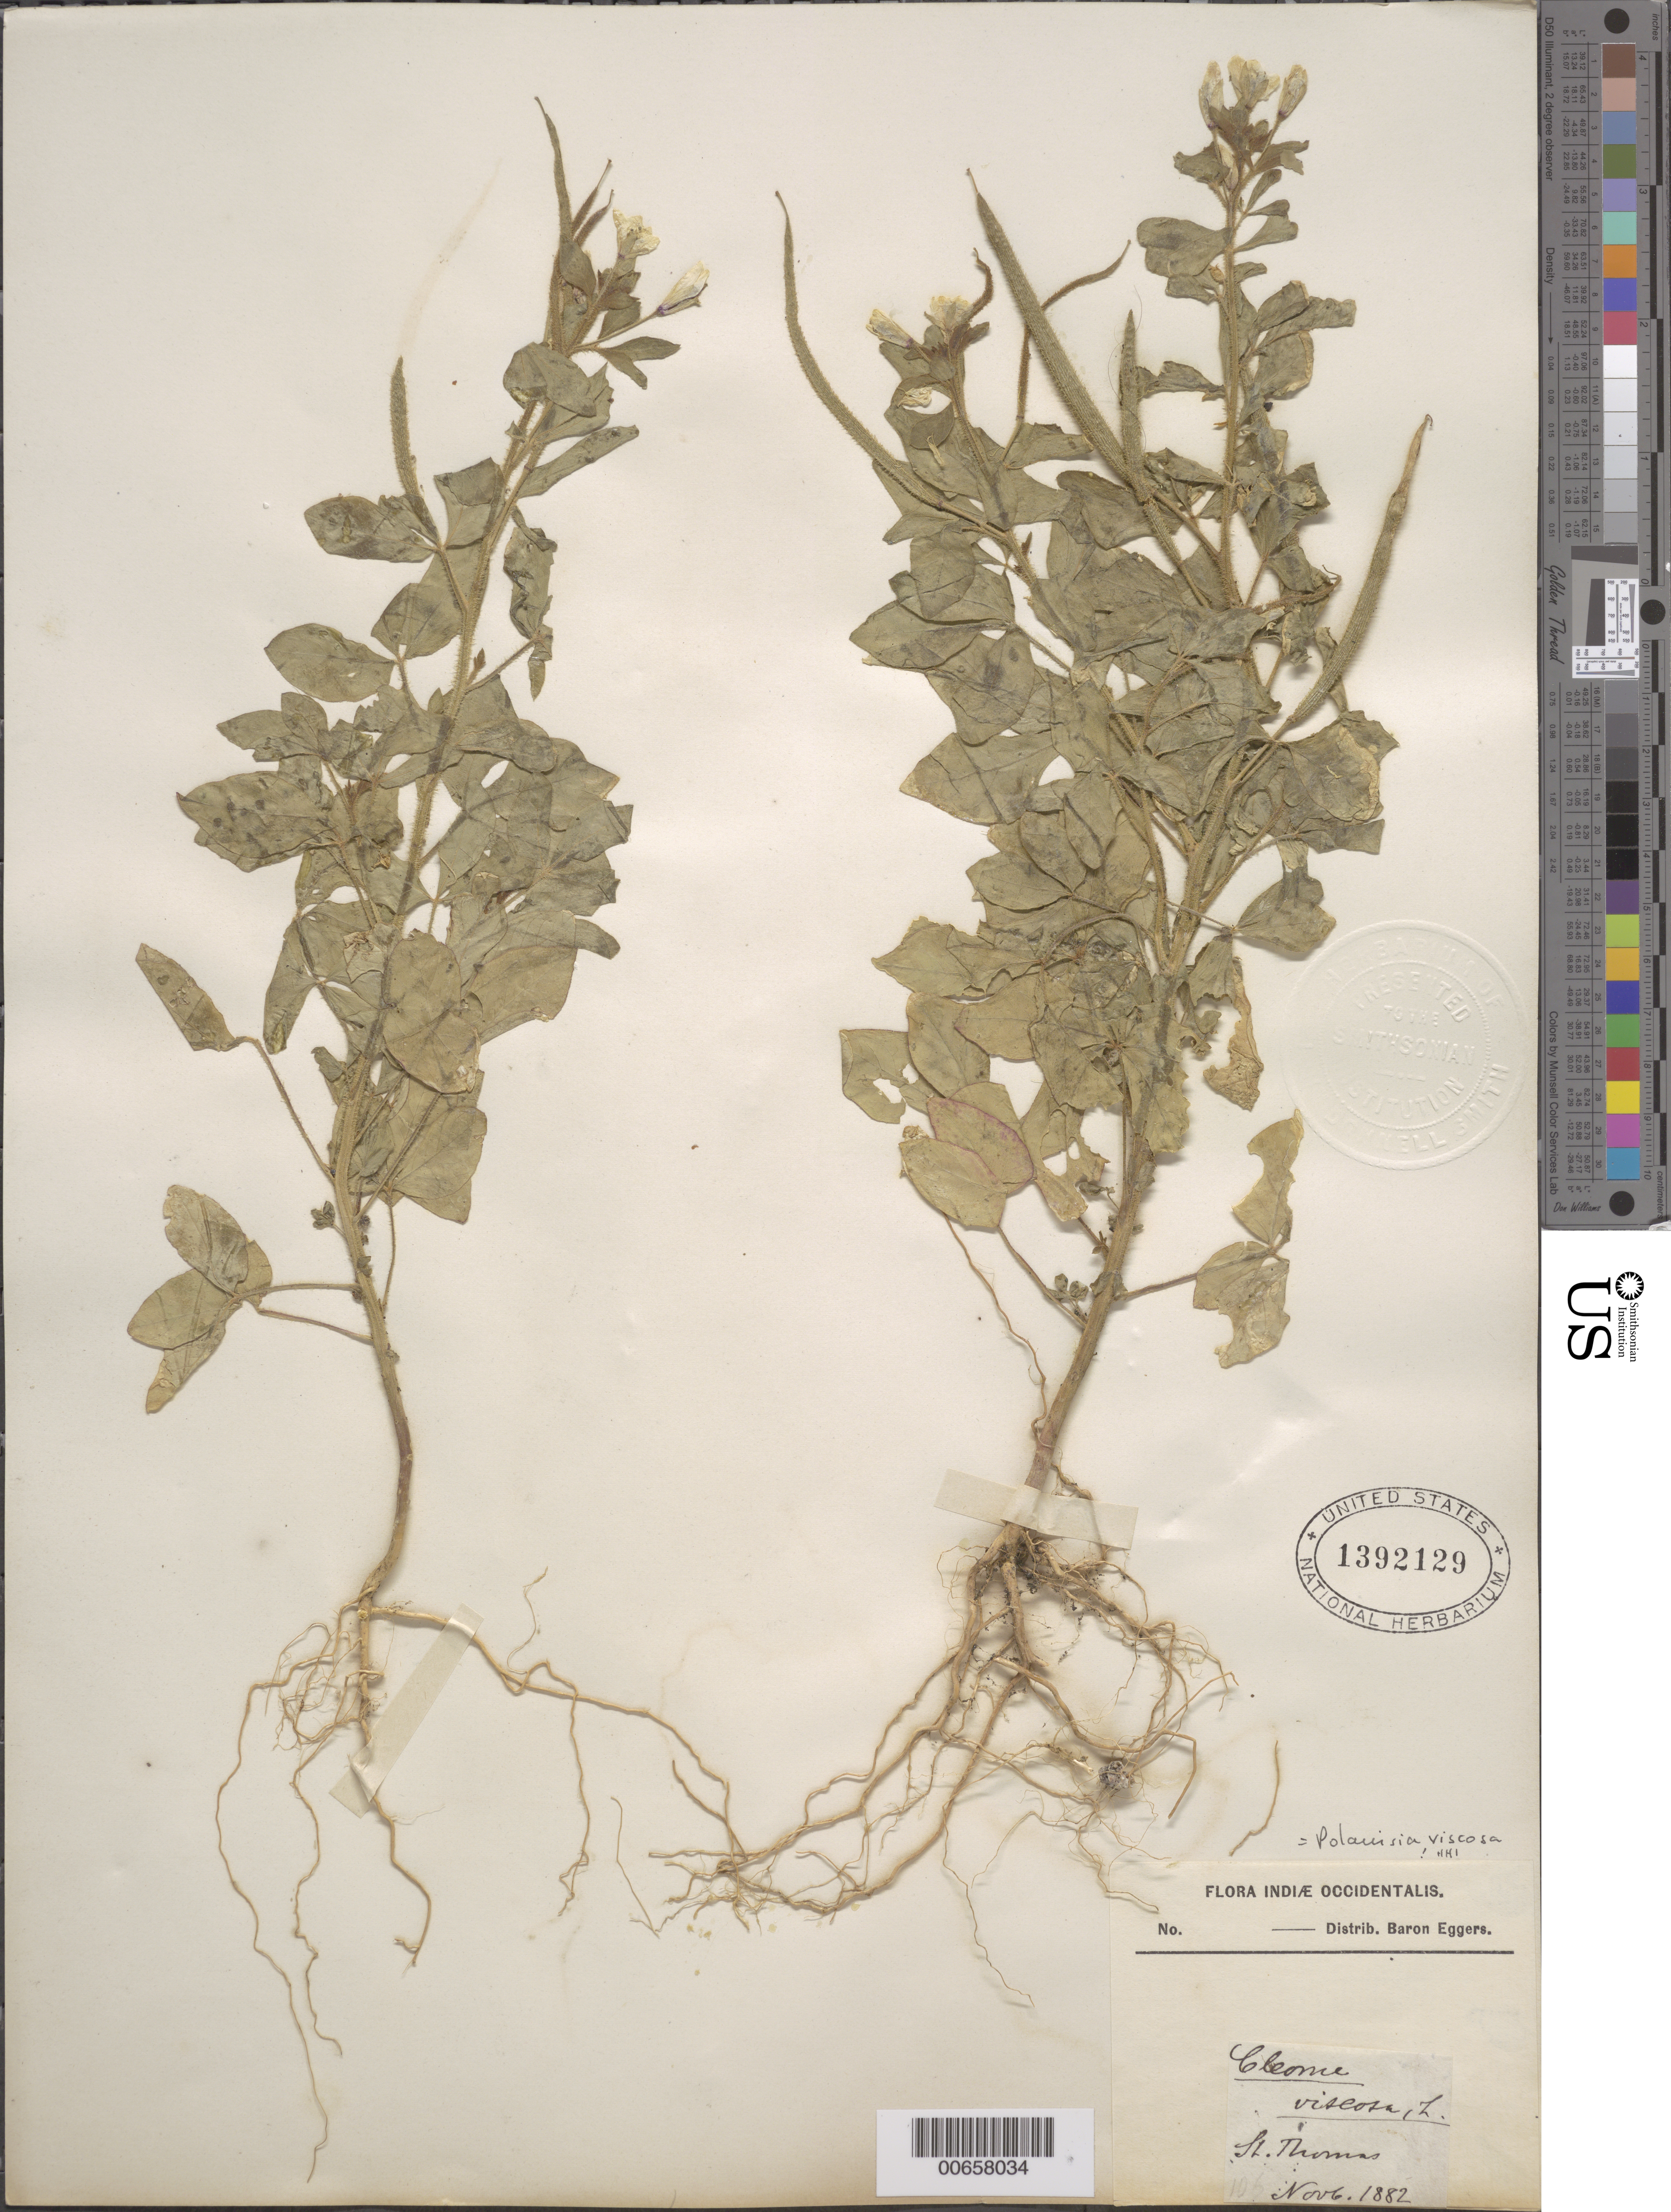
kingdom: Plantae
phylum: Tracheophyta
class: Magnoliopsida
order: Brassicales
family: Cleomaceae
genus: Arivela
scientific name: Arivela viscosa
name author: (L.) Raf.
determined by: Strong, M. T., (US), Smithsonian Institution - National Museum of Natural History (UNITED STATES)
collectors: H. F. A. von Eggers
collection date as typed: Nov 1882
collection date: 1882-11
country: U.S. Virgin Islands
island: St. Thomas Island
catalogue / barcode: US 1392129